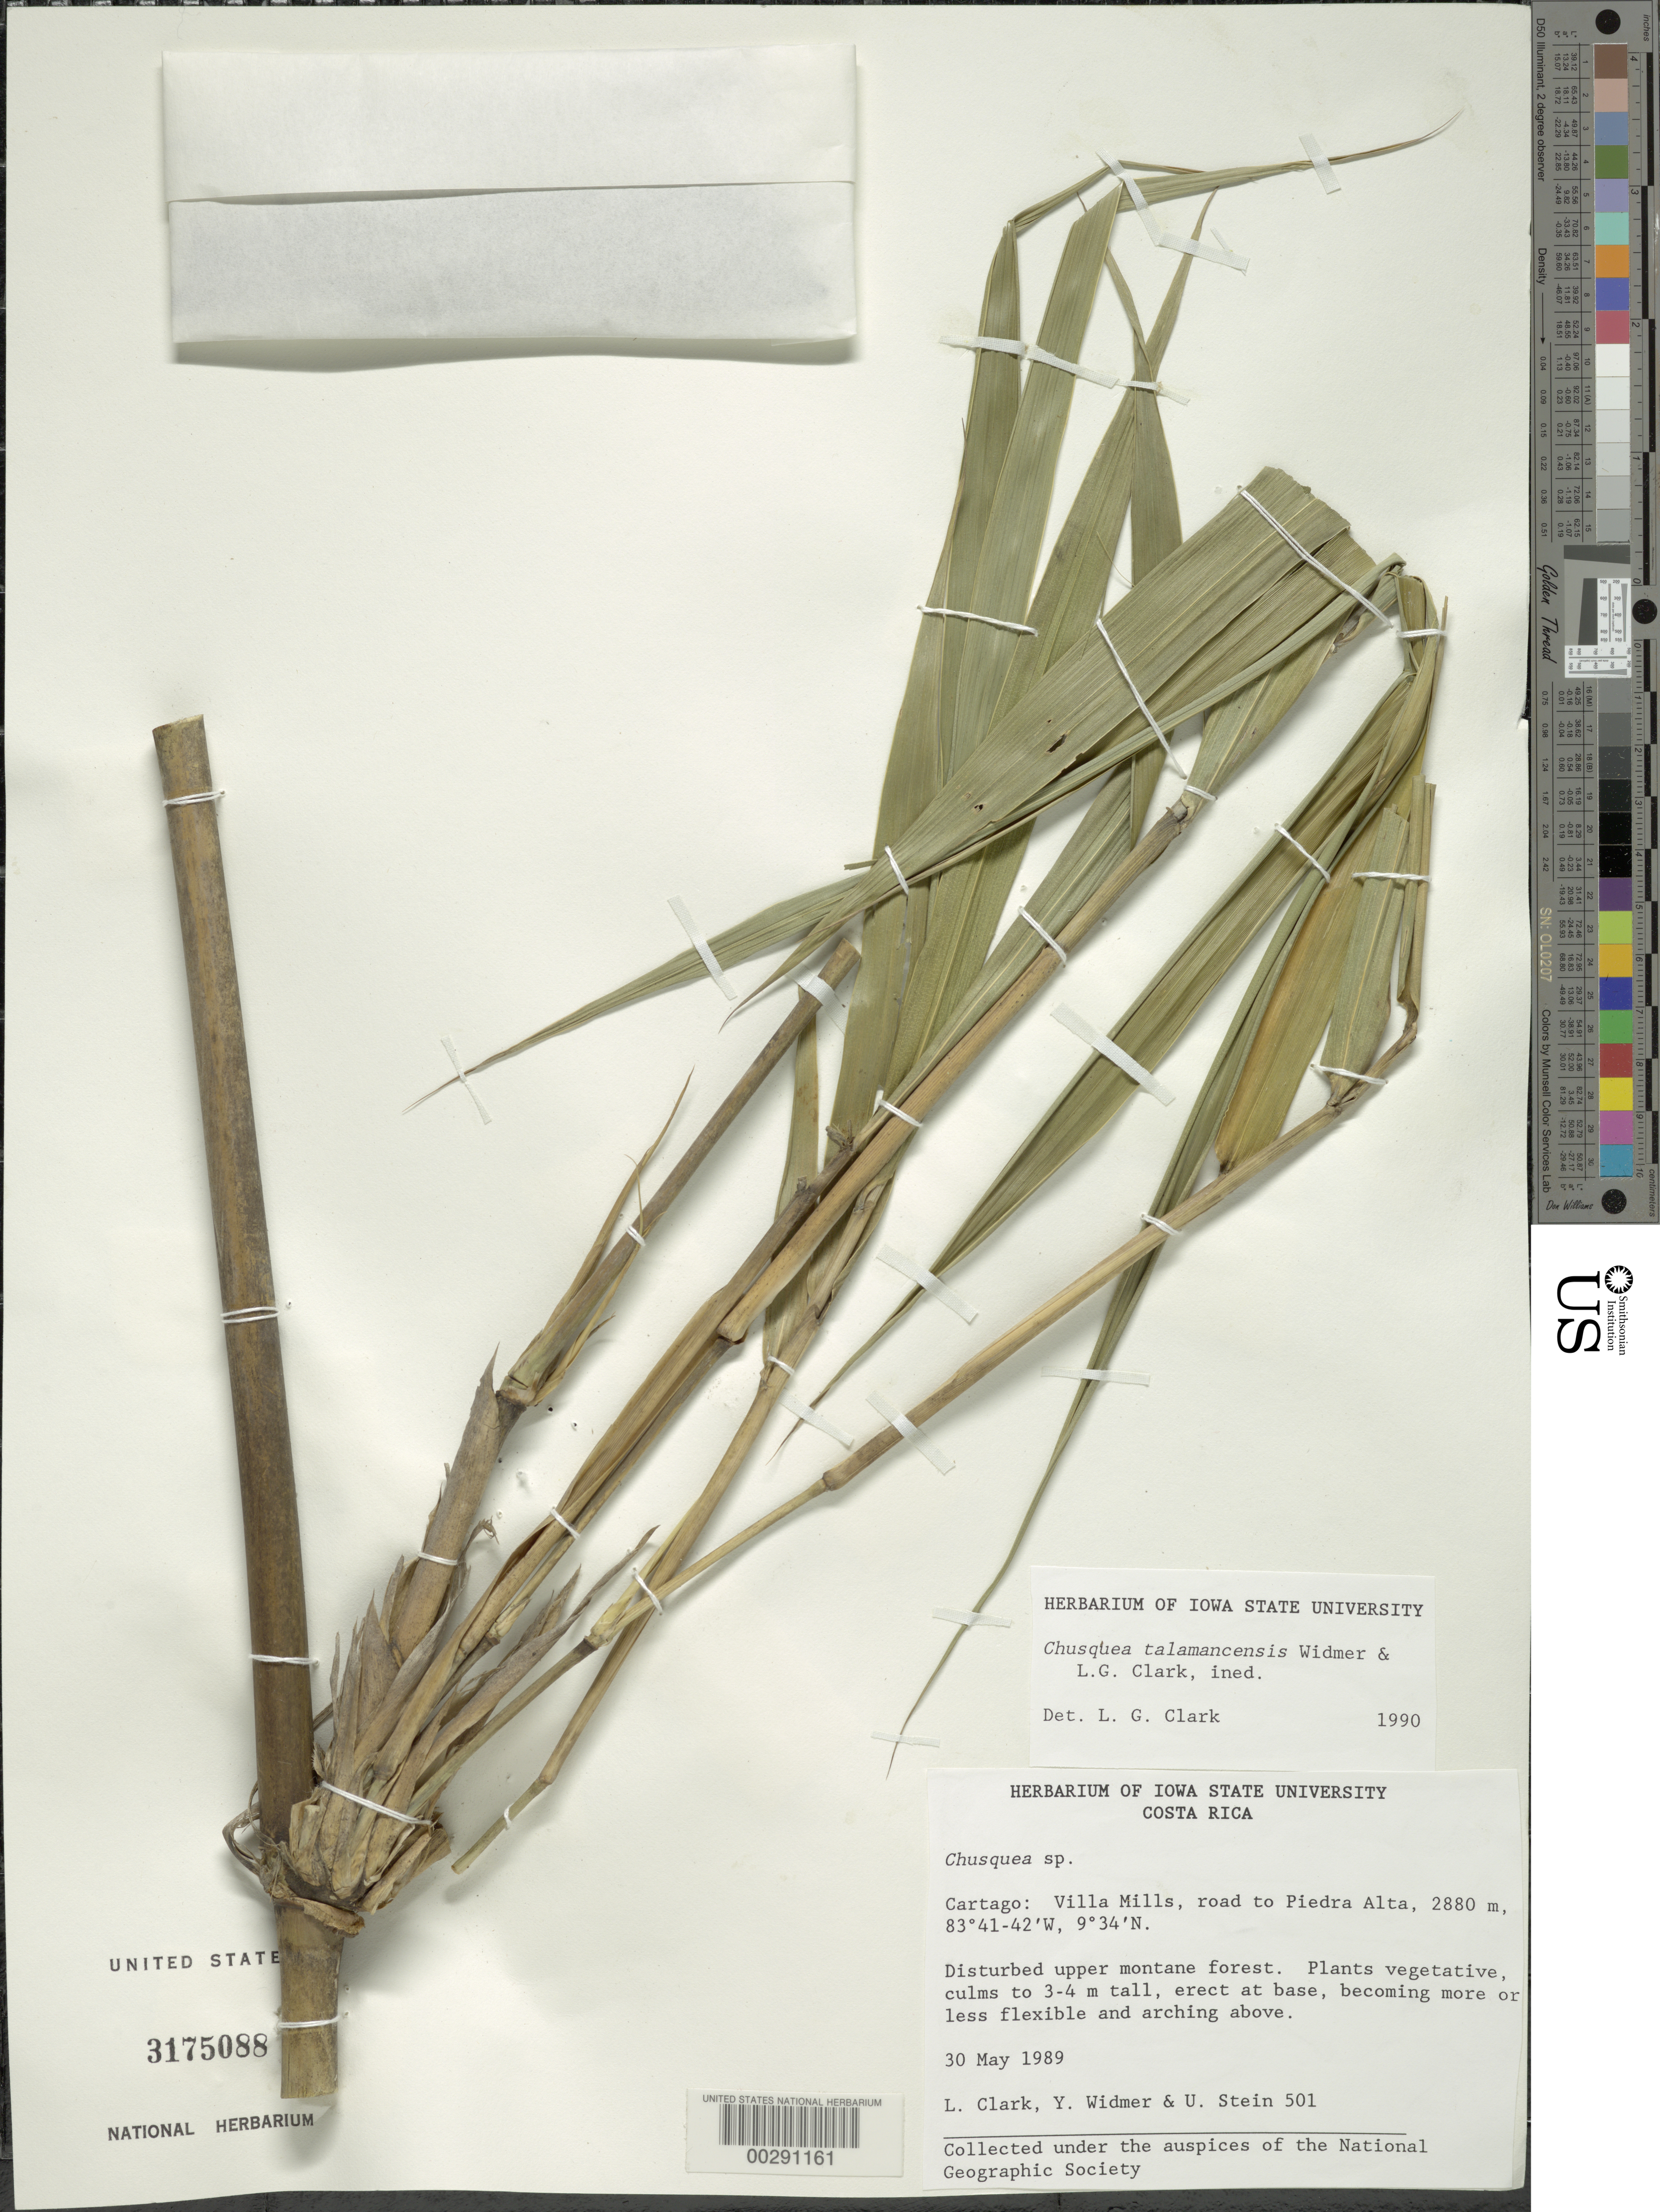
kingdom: Plantae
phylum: Tracheophyta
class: Liliopsida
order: Poales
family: Poaceae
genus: Chusquea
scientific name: Chusquea talamancensis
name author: Y. Widmer & L.G. Clark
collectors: L. G. Clark, Y. Widmer & U. Stein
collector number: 501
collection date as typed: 30 May 1989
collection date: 1989-05-30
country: Costa Rica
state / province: Cartago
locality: Villa Mills, road to Piedra Alta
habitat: Disturbed upper montane forest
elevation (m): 2880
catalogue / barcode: US 3175088